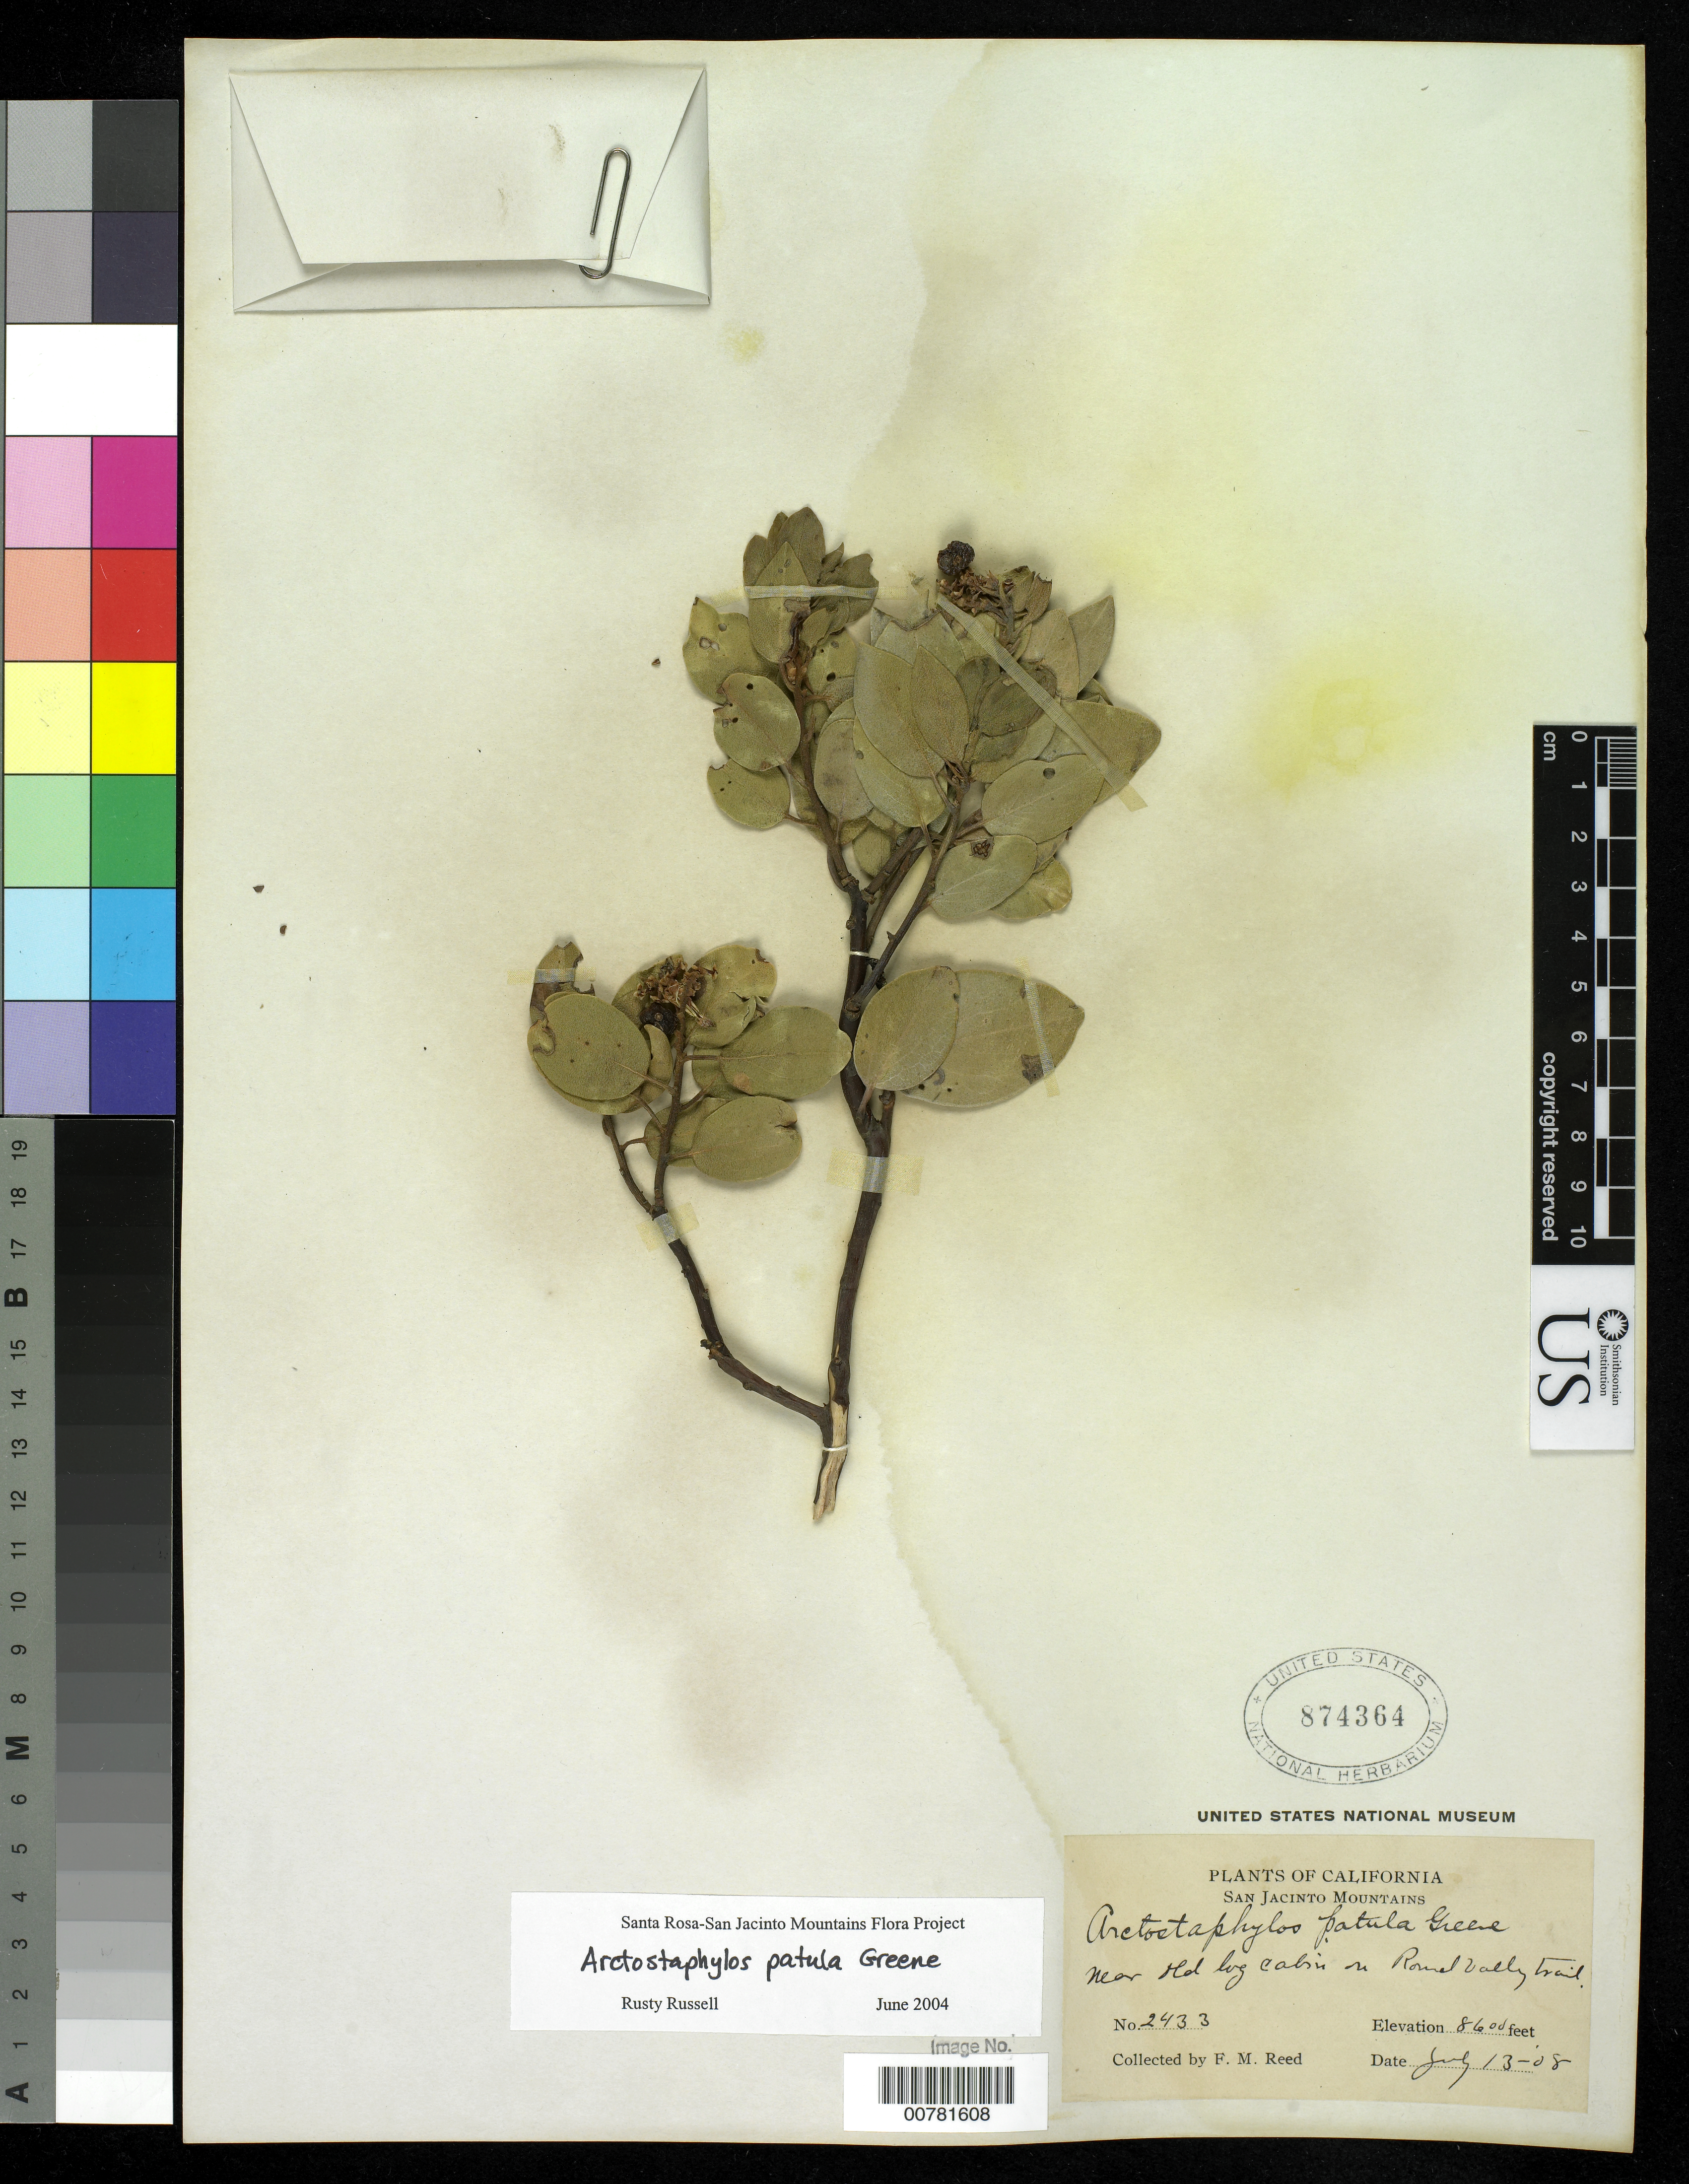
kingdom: Plantae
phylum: Tracheophyta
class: Magnoliopsida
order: Ericales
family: Ericaceae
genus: Arctostaphylos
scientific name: Arctostaphylos patula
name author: Greene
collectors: F. Reed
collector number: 2433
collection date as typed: Transcribed d/m/y: 13/7/8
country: United States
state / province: California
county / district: Riverside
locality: San Jacinto Mountains, Near old log cabin on Round Valley trail.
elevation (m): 2621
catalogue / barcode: US 874364